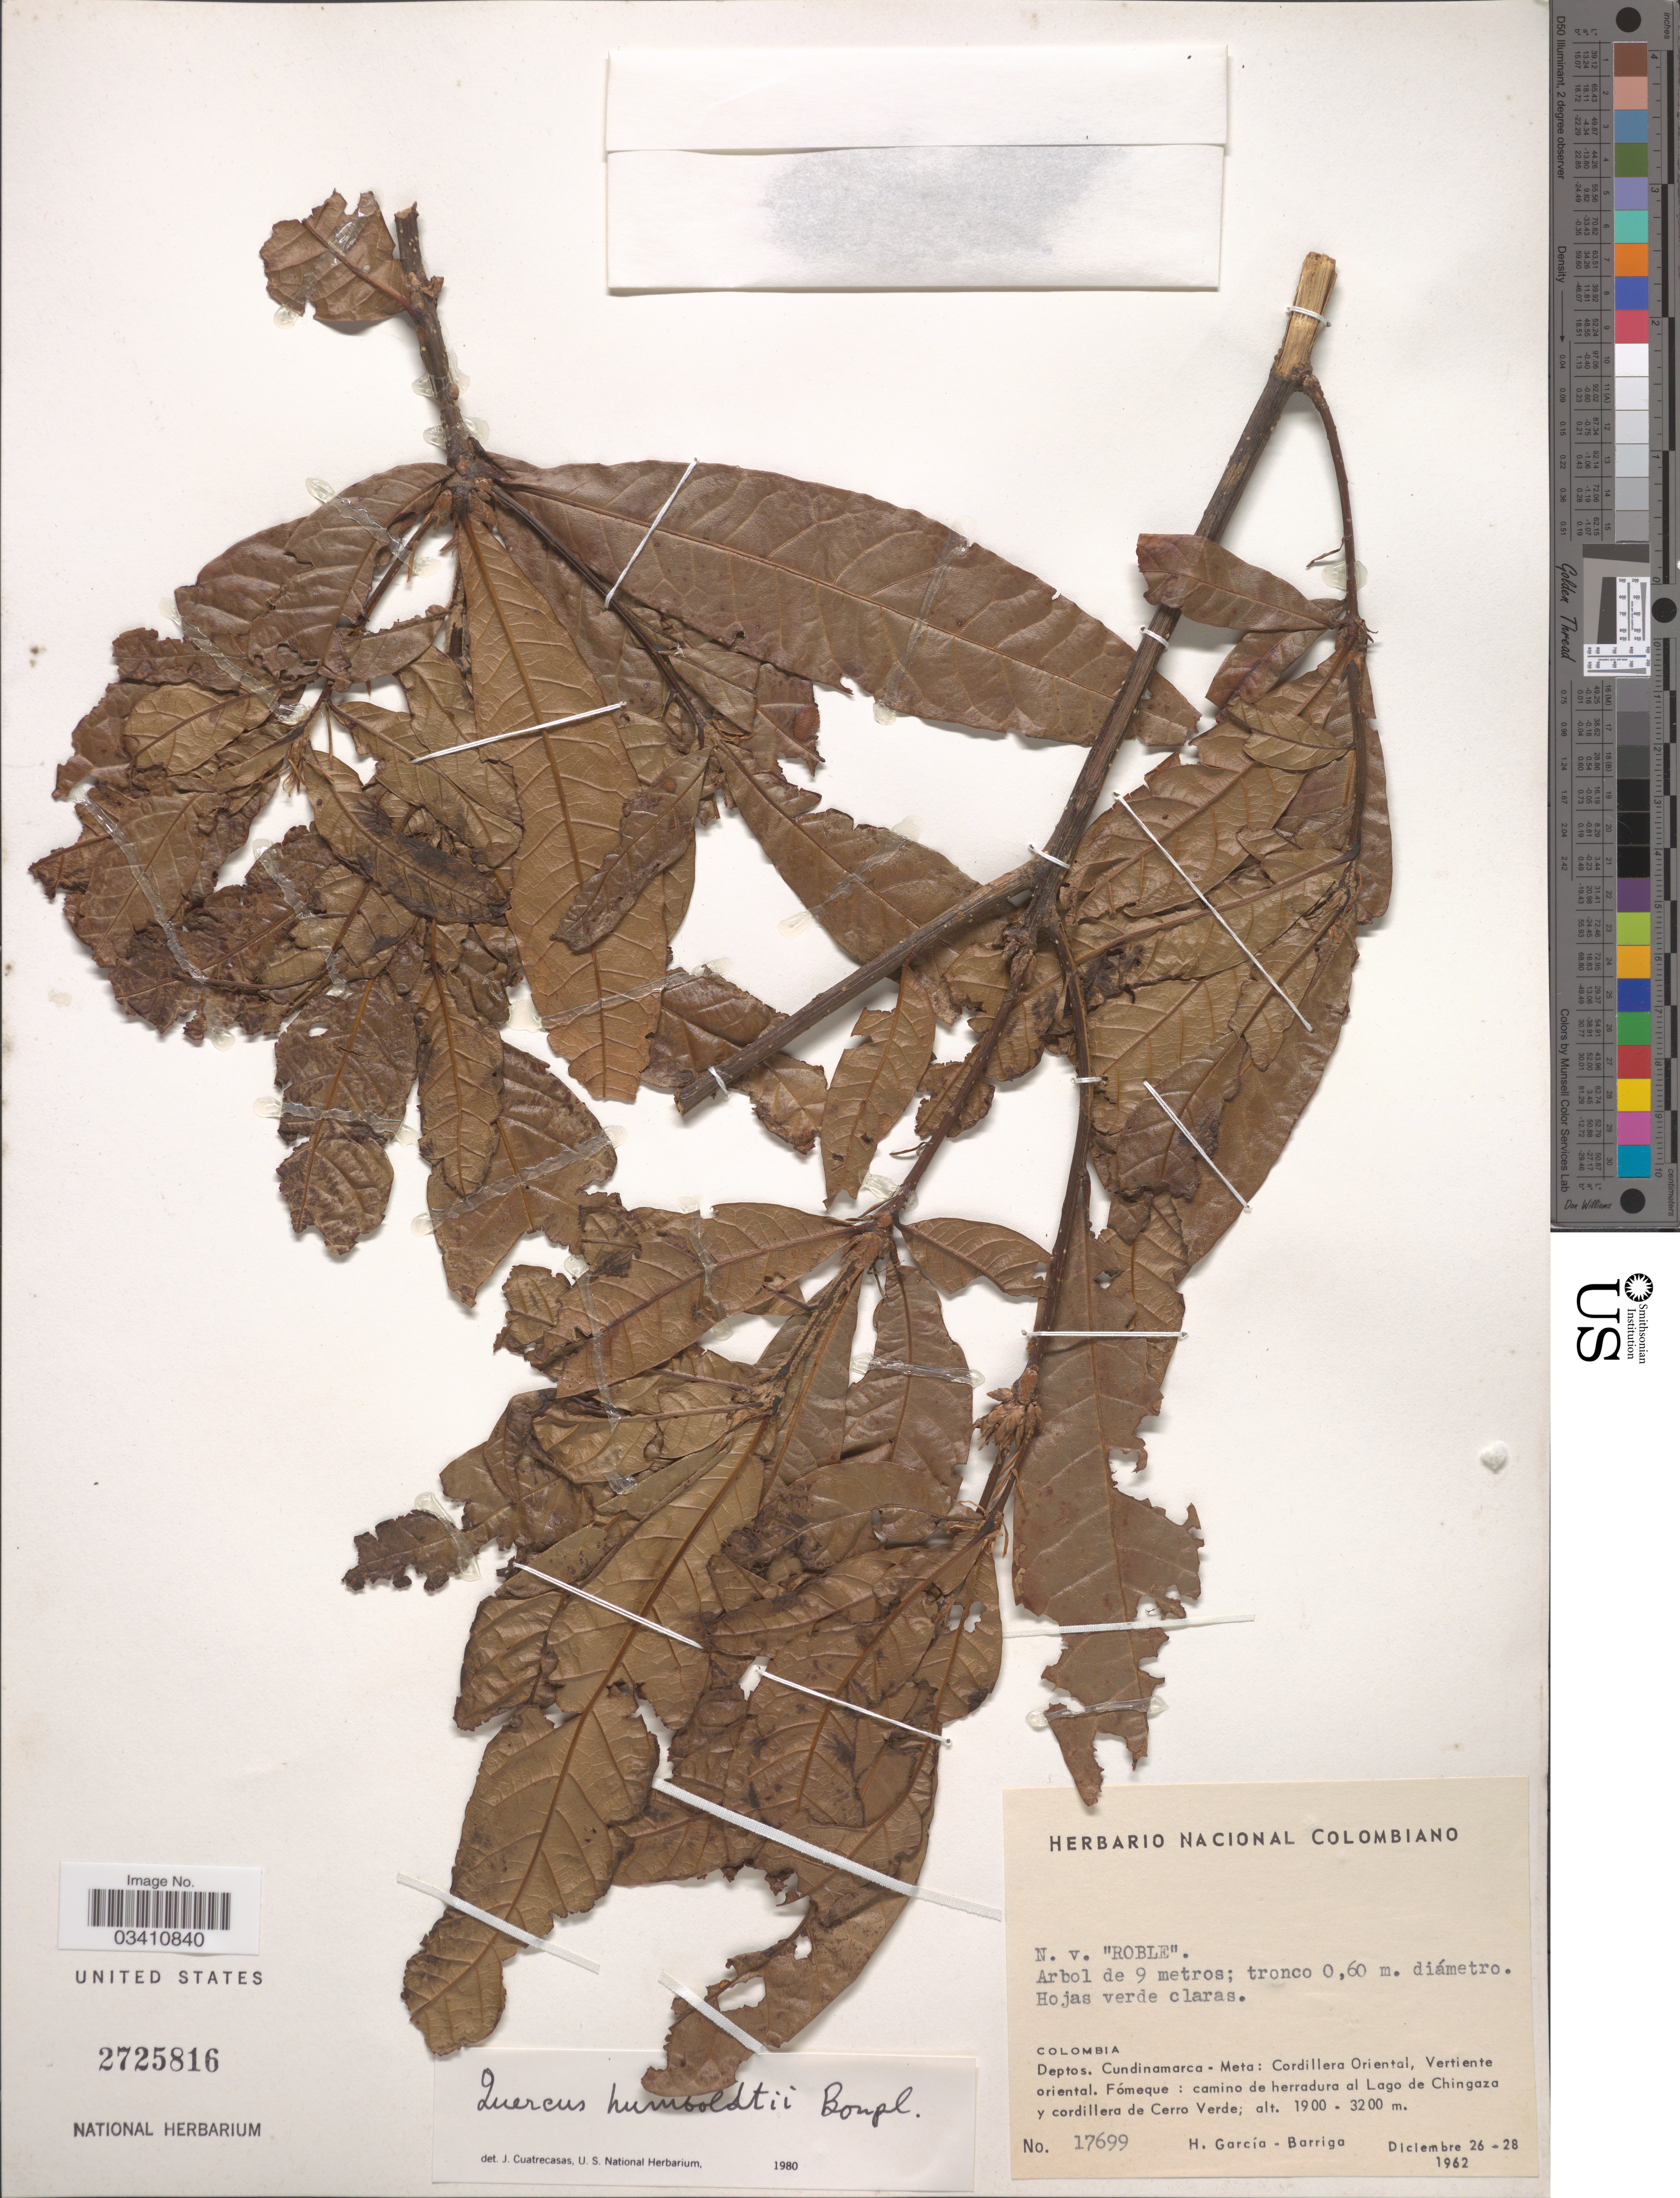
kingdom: Plantae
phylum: Tracheophyta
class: Magnoliopsida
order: Fagales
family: Fagaceae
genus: Quercus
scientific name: Quercus humboldtii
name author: Bonpl.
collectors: H. García Barriga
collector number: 17699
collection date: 1962-12-26/1962-12-28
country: Colombia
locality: Deptos. Cundinamarca - Meta: Cordillera Oriental, Vertiente oriental. Fómeque: camino de herradura al Lago de Chingaza y cordillera de Cerro Verde.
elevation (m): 1900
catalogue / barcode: US 2725816